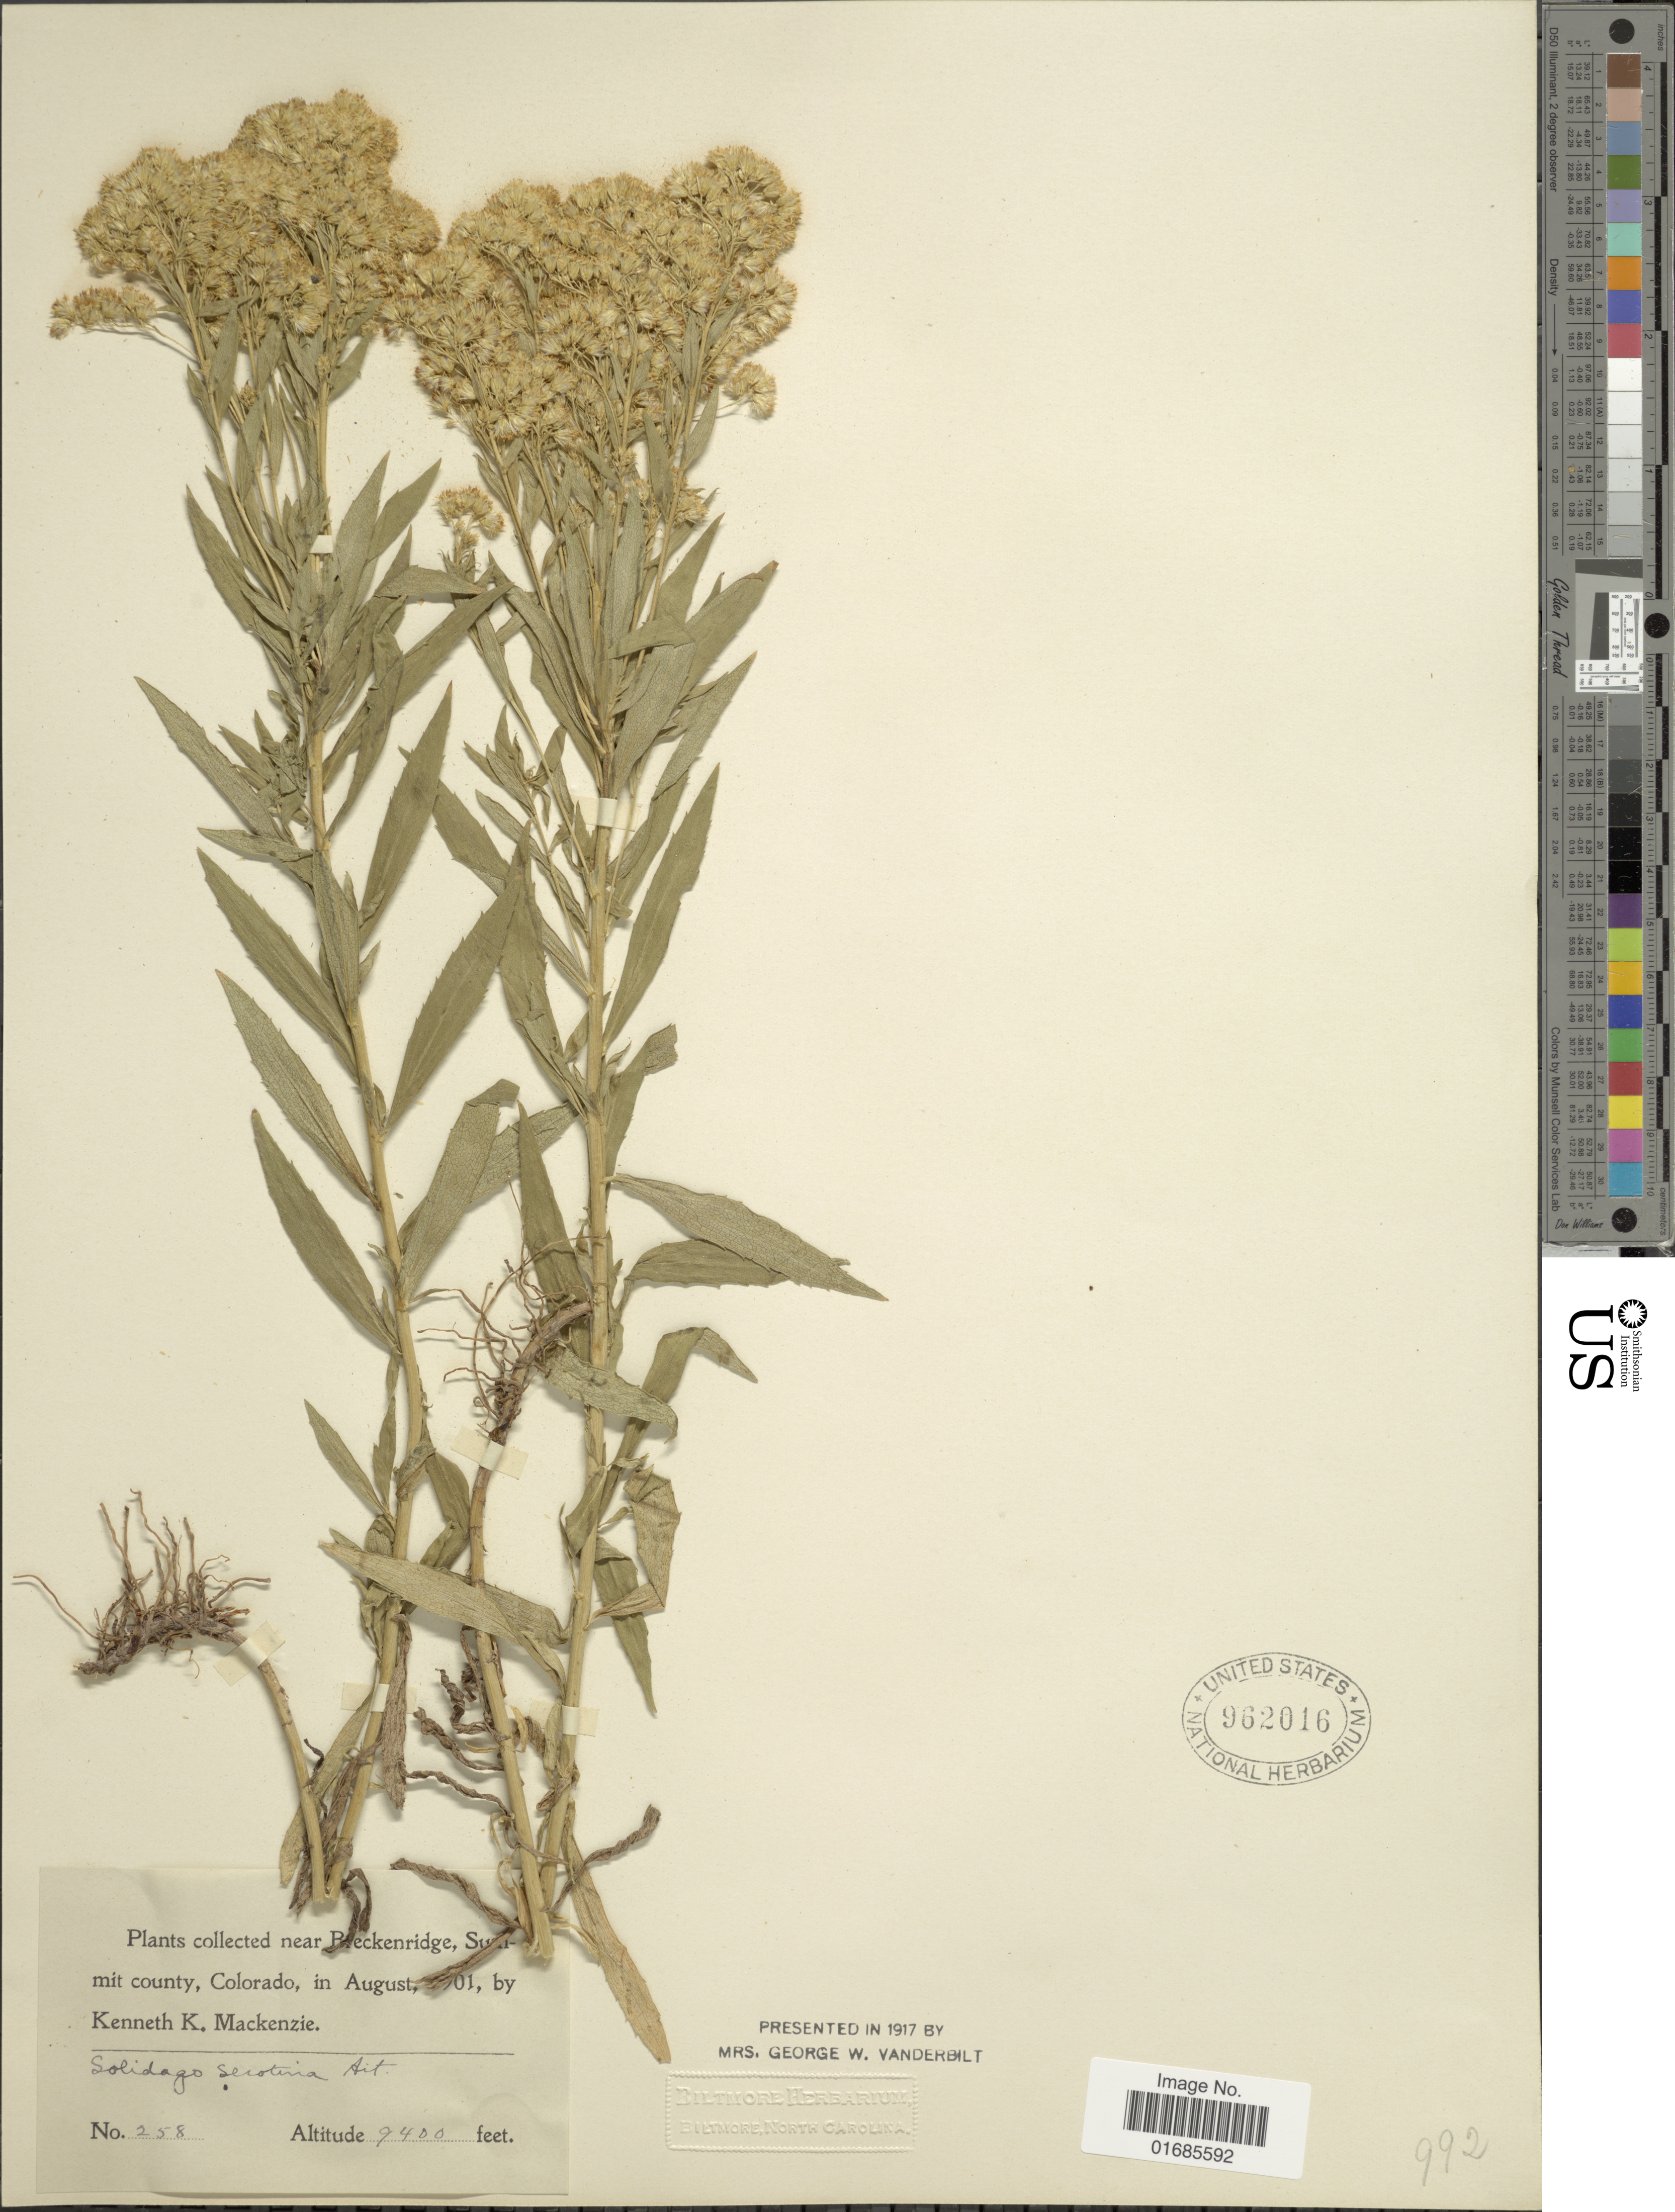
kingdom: Plantae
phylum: Tracheophyta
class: Magnoliopsida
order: Asterales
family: Asteraceae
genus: Solidago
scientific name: Solidago canadensis var. salebrosa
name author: (Piper) M.E. Jones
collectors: K. K. Mackenzie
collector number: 258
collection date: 1901-08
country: United States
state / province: Colorado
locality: Near Breckenridge, Summit county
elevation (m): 2865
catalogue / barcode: US 962016